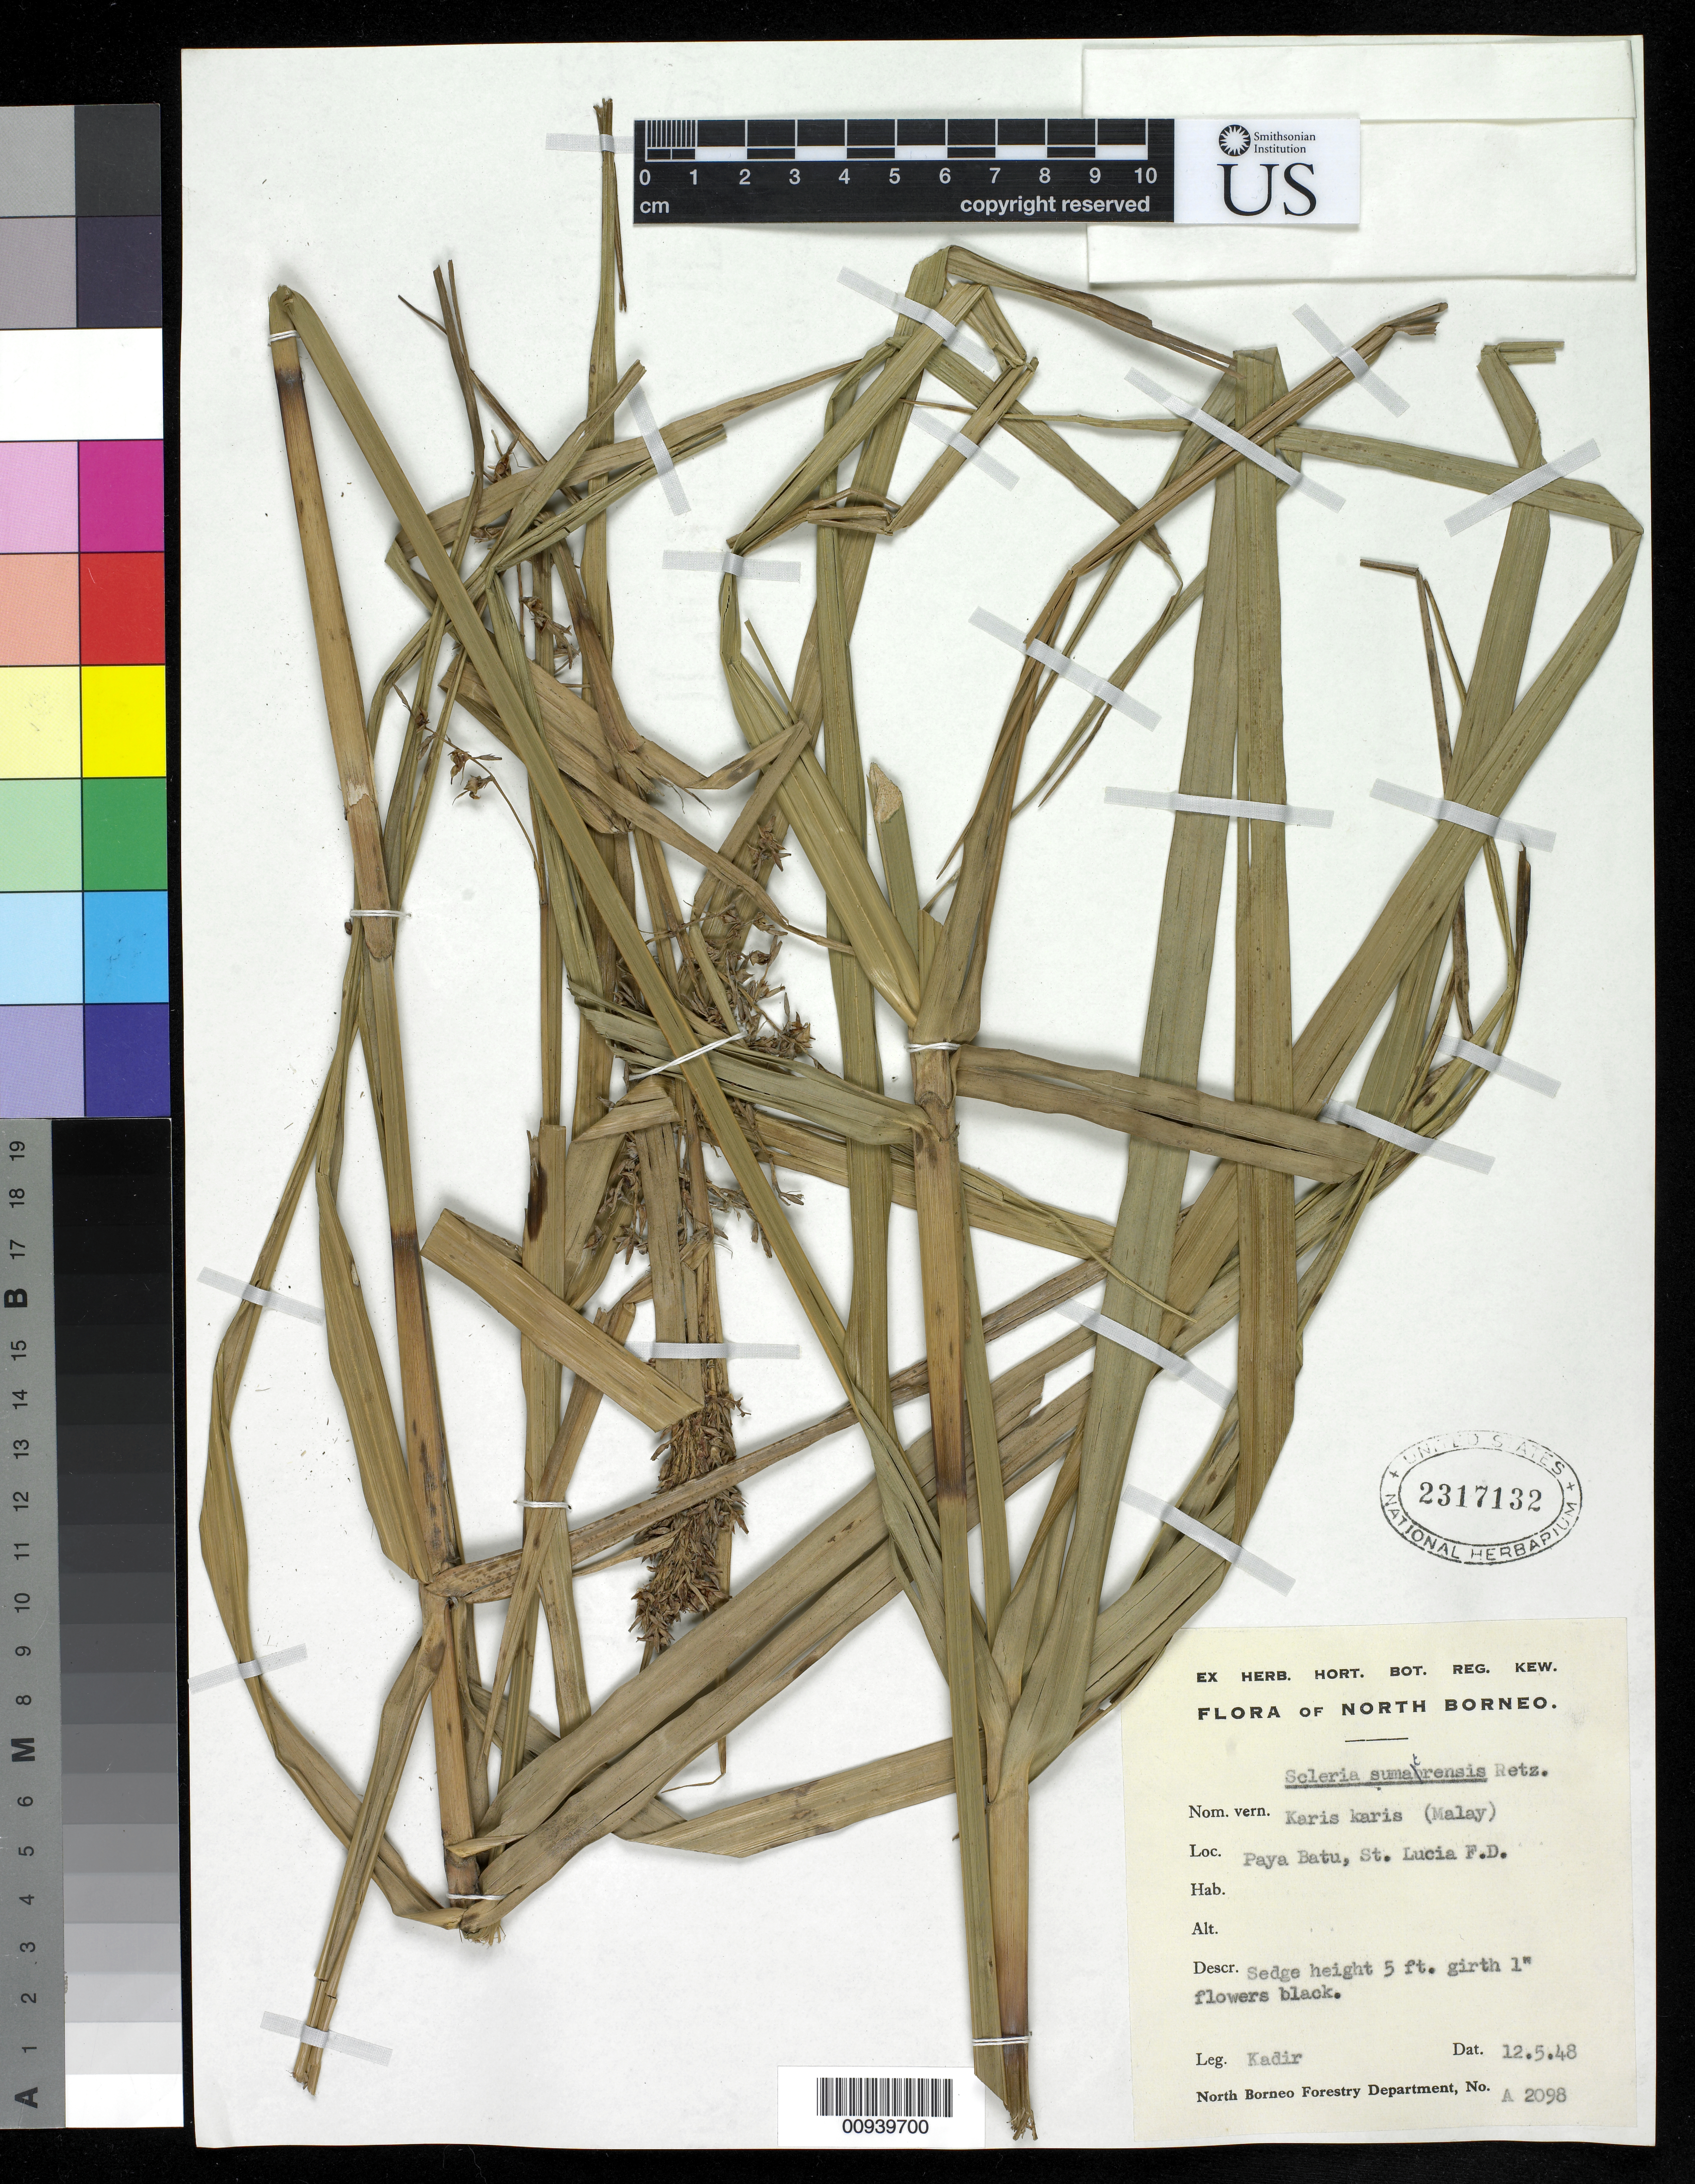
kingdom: Plantae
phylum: Tracheophyta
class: Liliopsida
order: Poales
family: Cyperaceae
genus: Scleria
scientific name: Scleria sumatrensis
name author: Retz.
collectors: Kadir Bin Abdul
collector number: A 2098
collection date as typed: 12 May 1948 or 05 Dec 1948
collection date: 1948-05-12 or 1948-12-05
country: Indonesia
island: Borneo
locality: Paya Batu, St. Lucia F.D.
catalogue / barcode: US 2317132